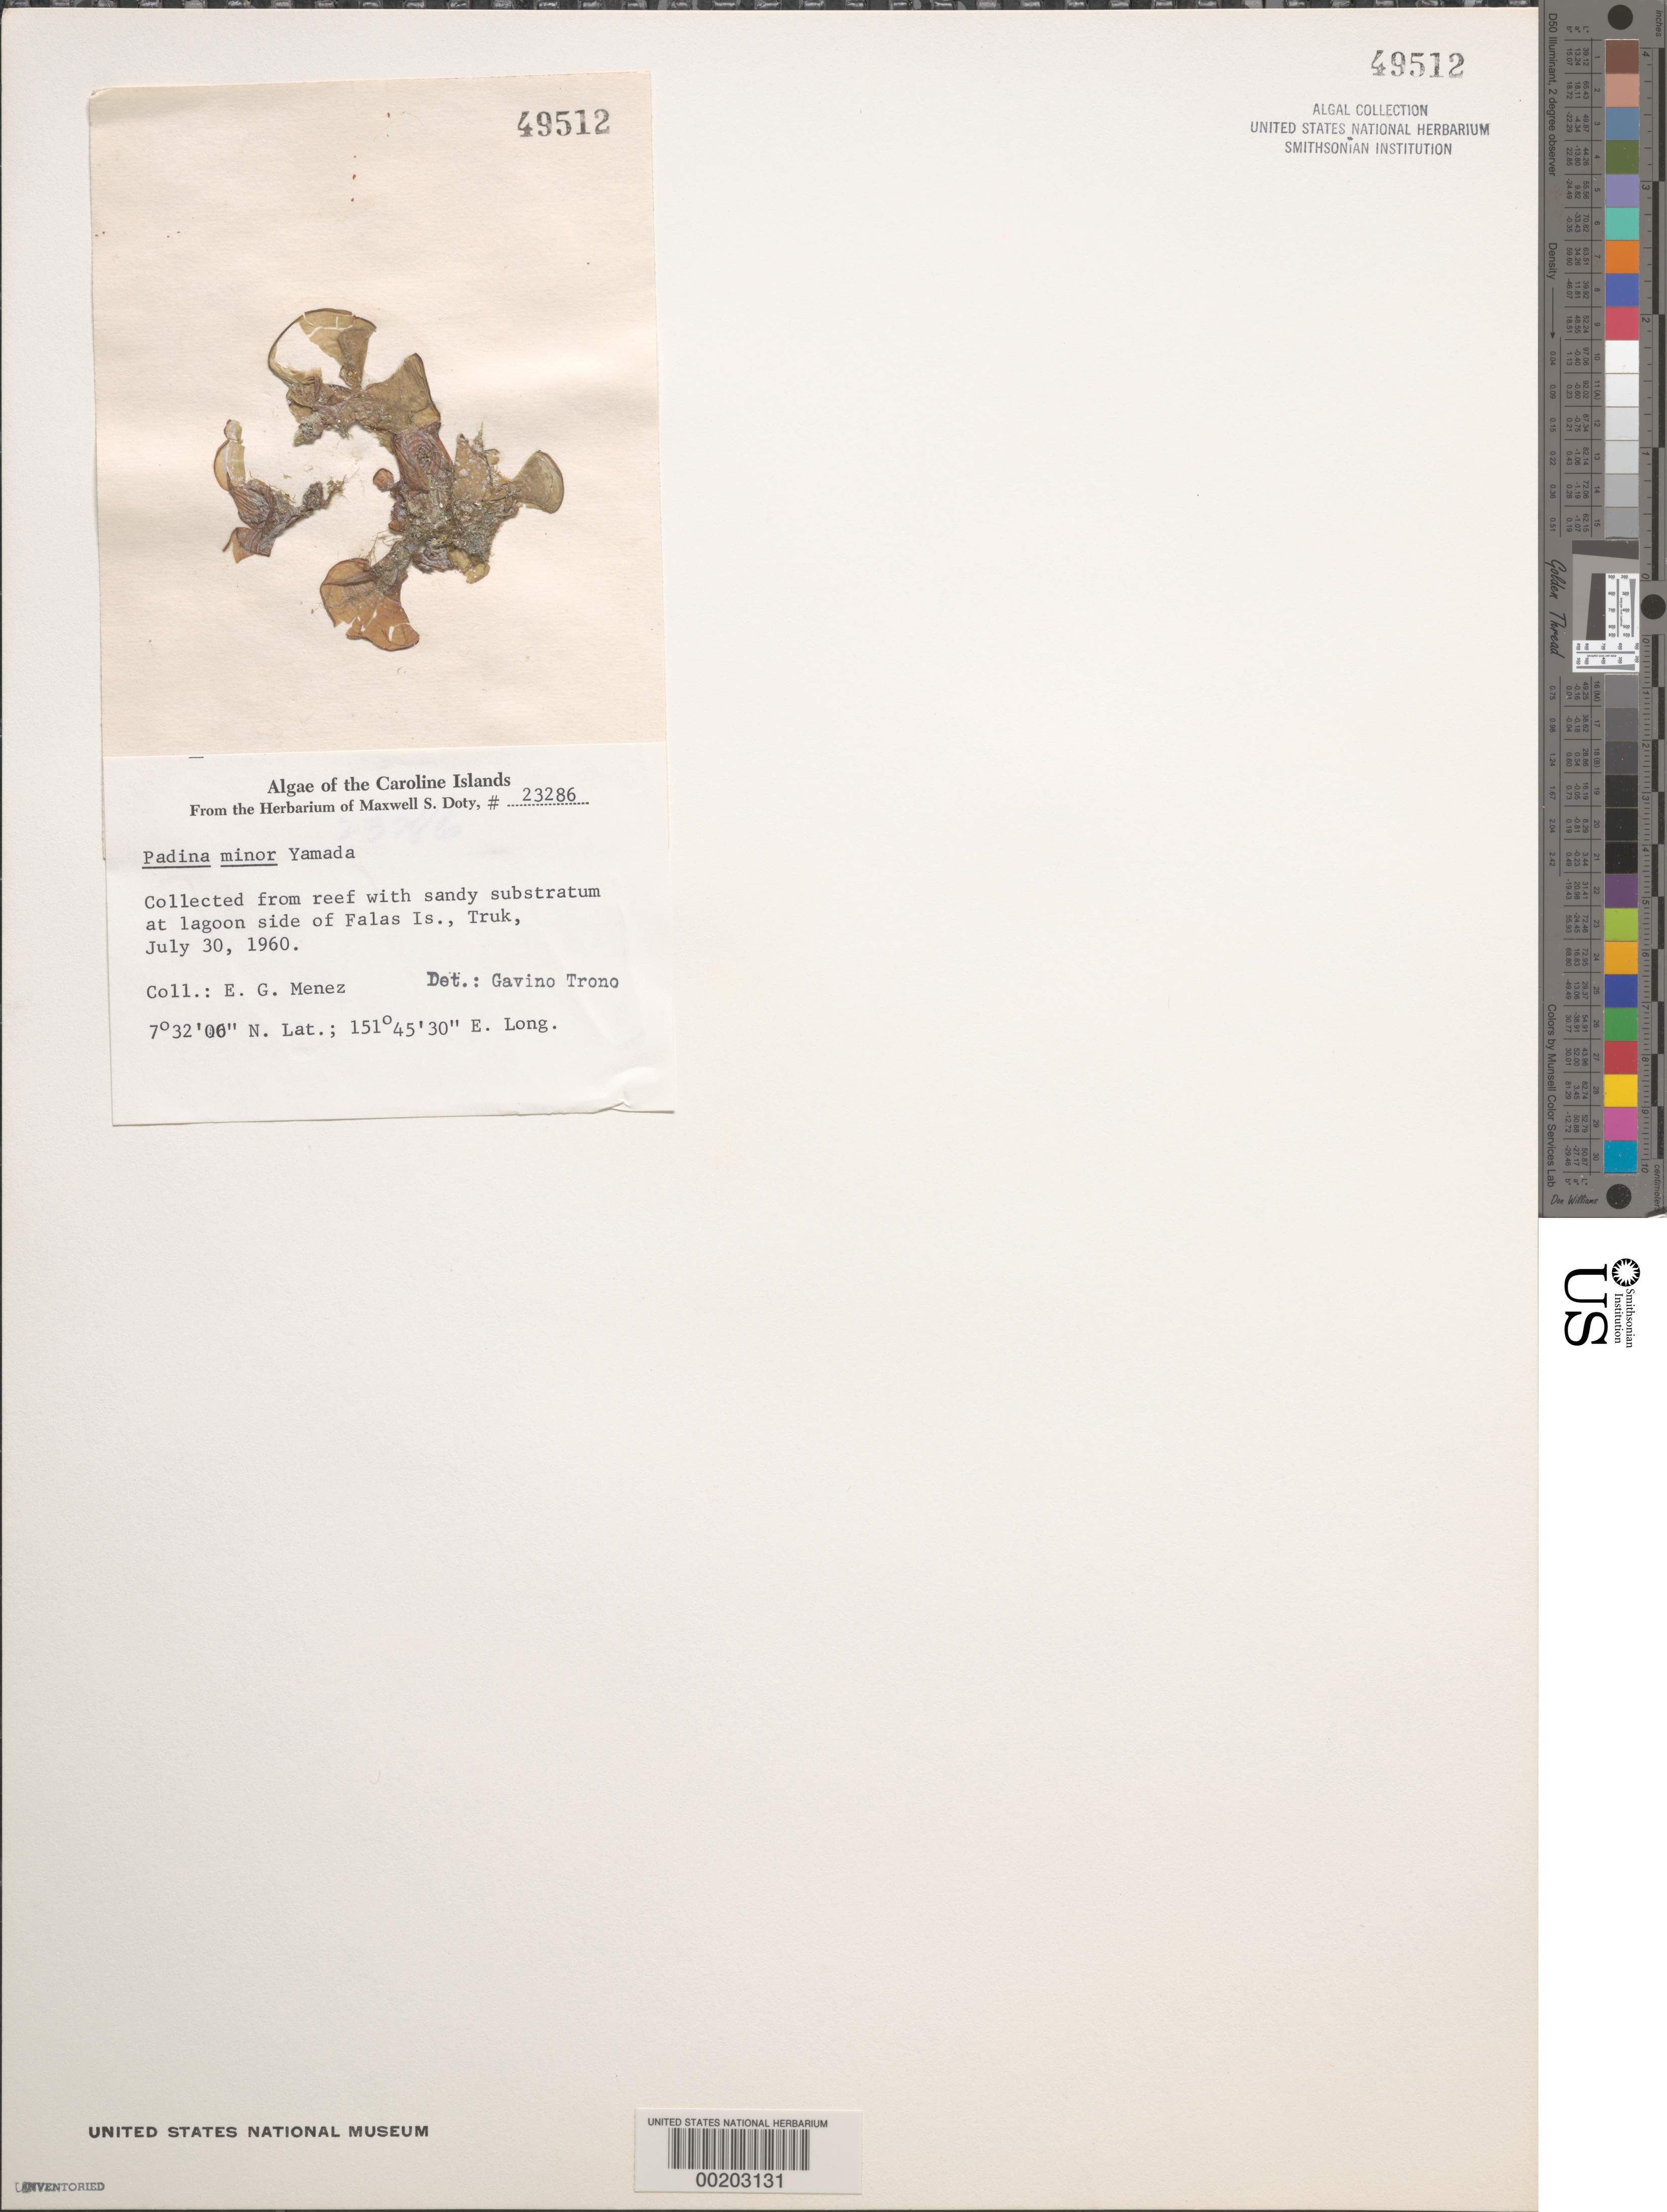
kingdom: Chromista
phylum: Ochrophyta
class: Phaeophyceae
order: Dictyotales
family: Dictyotaceae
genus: Padina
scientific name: Padina minor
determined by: Trono, Gavino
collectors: Meñez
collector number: MSD 23286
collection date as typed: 30 Jul 1960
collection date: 1960-07-30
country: Micronesia, Federated States of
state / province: Truk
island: Falas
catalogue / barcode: US 49512